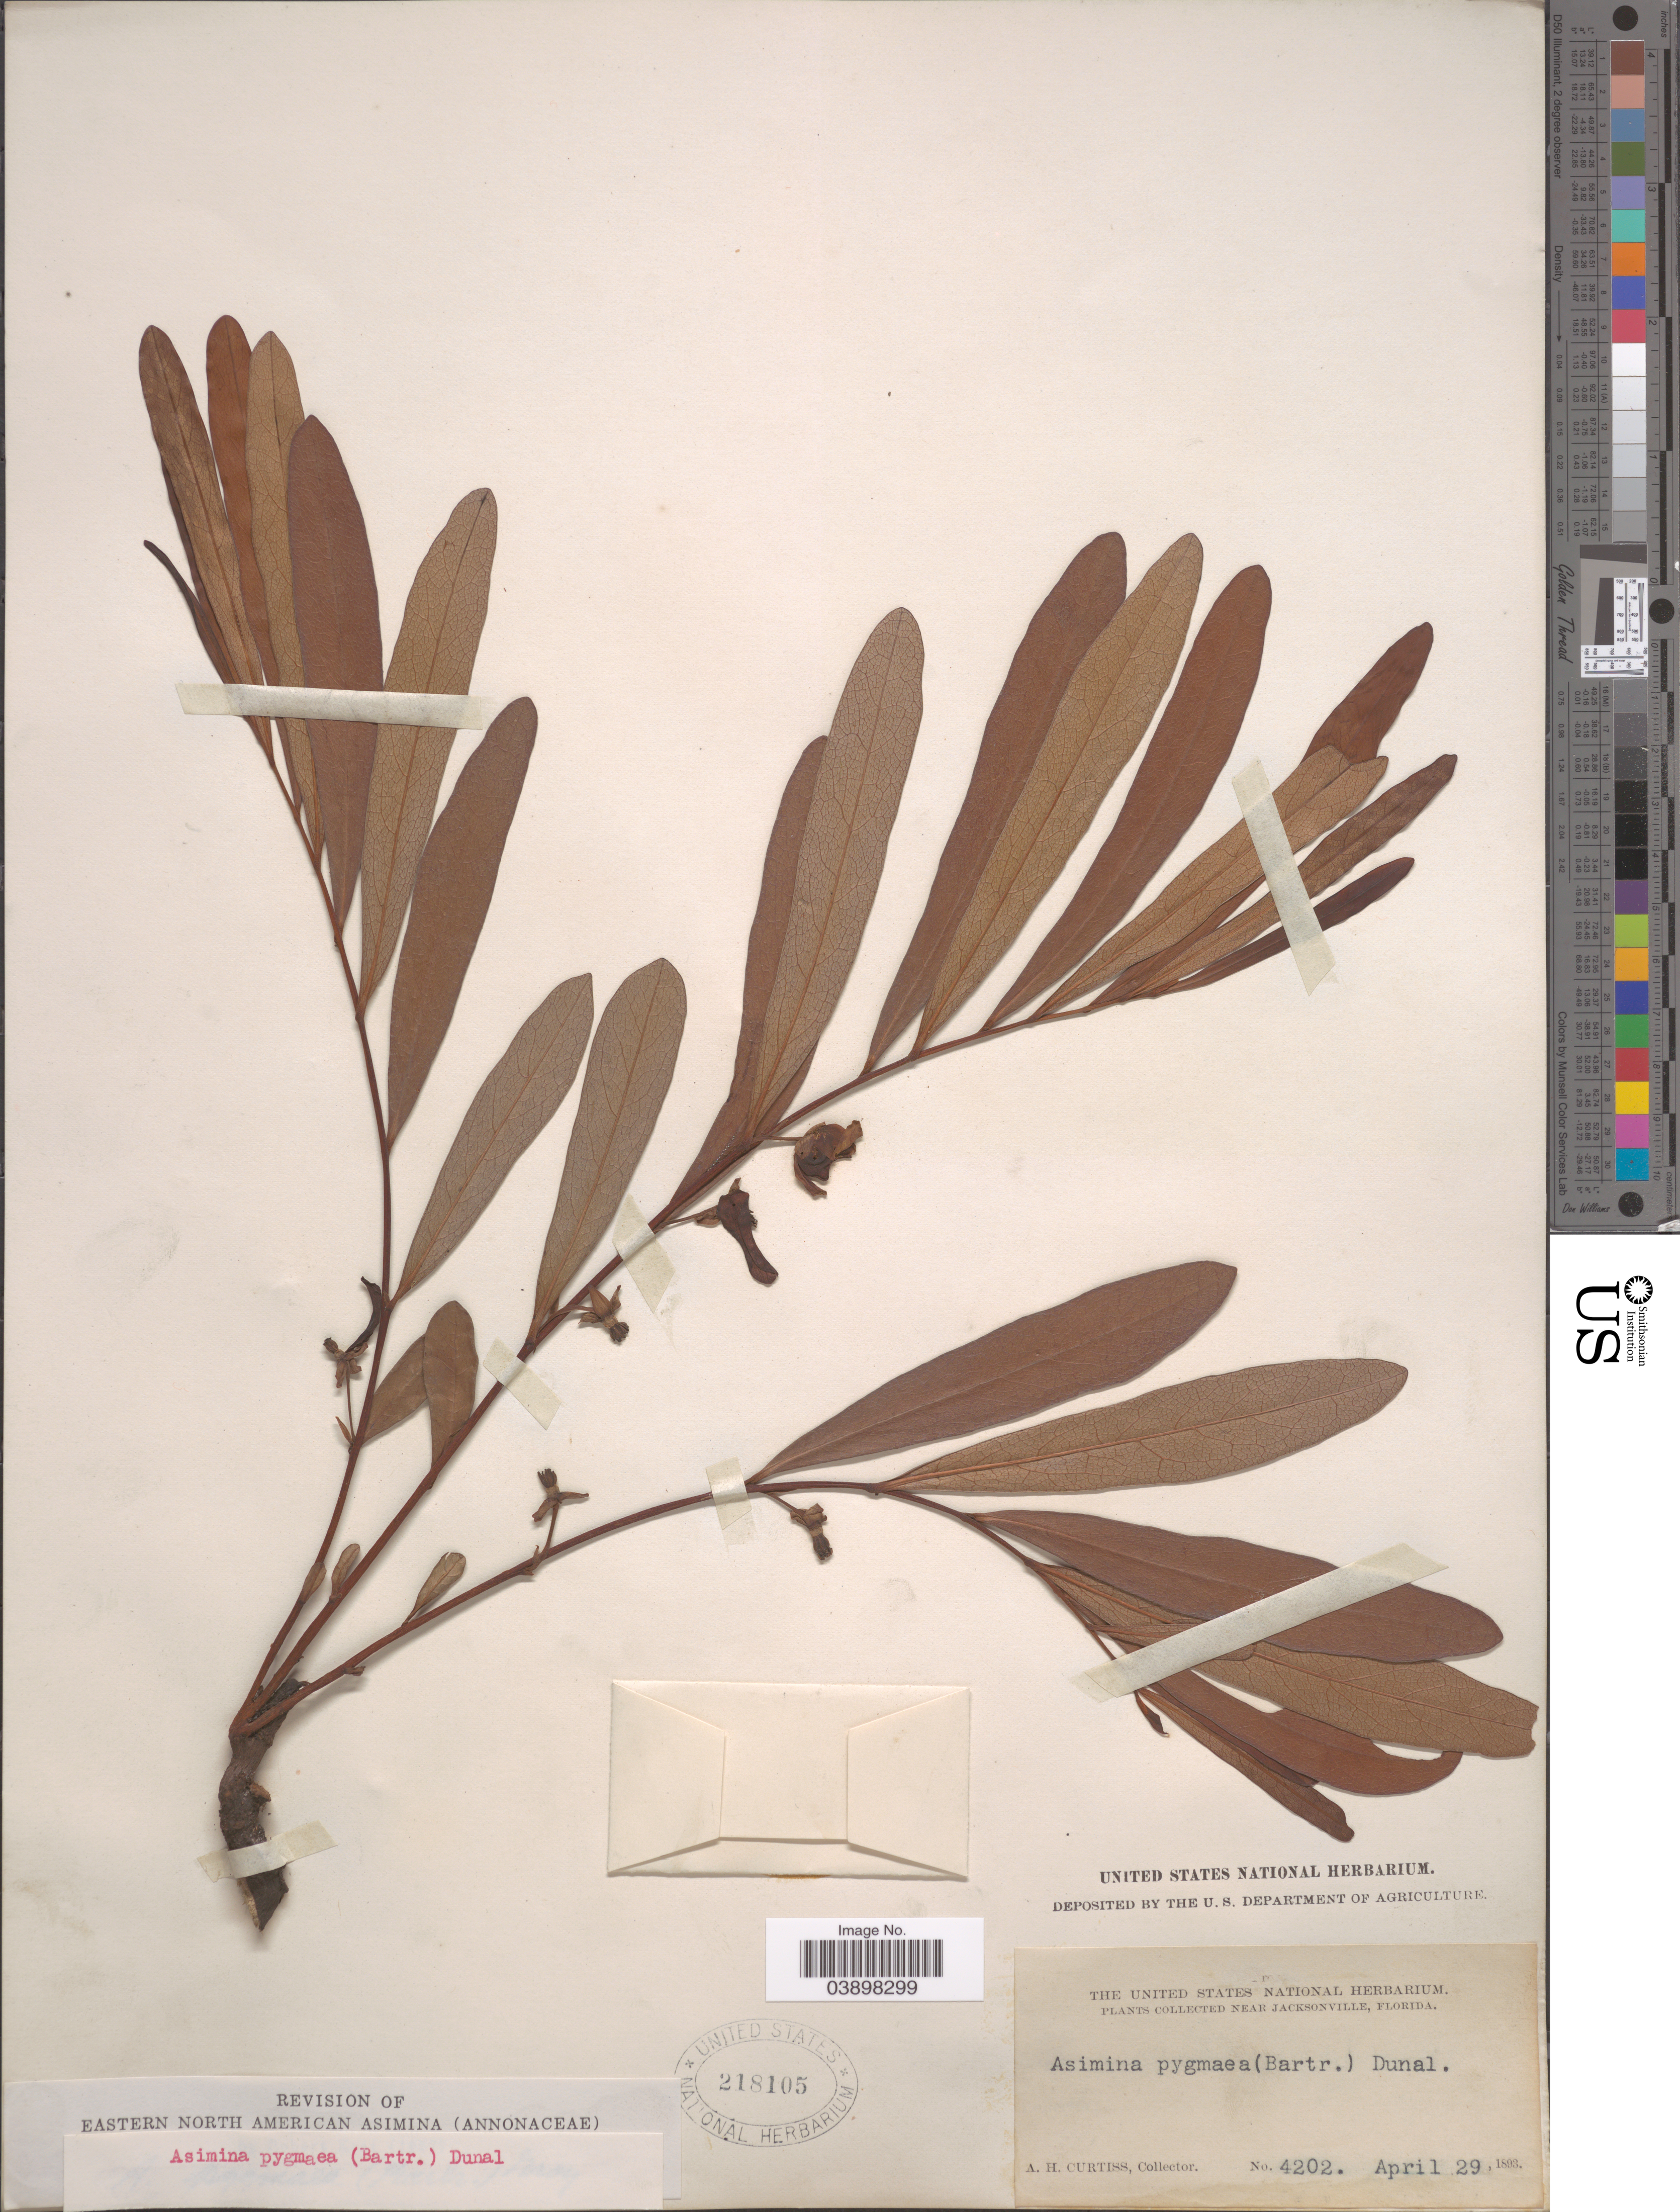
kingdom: Plantae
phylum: Tracheophyta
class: Magnoliopsida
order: Magnoliales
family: Annonaceae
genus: Asimina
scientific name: Asimina pygmaea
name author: Dunal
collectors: A. H. Curtiss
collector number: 4202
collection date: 1893-04-29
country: United States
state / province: Florida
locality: Near Jacksonville.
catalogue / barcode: US 218105